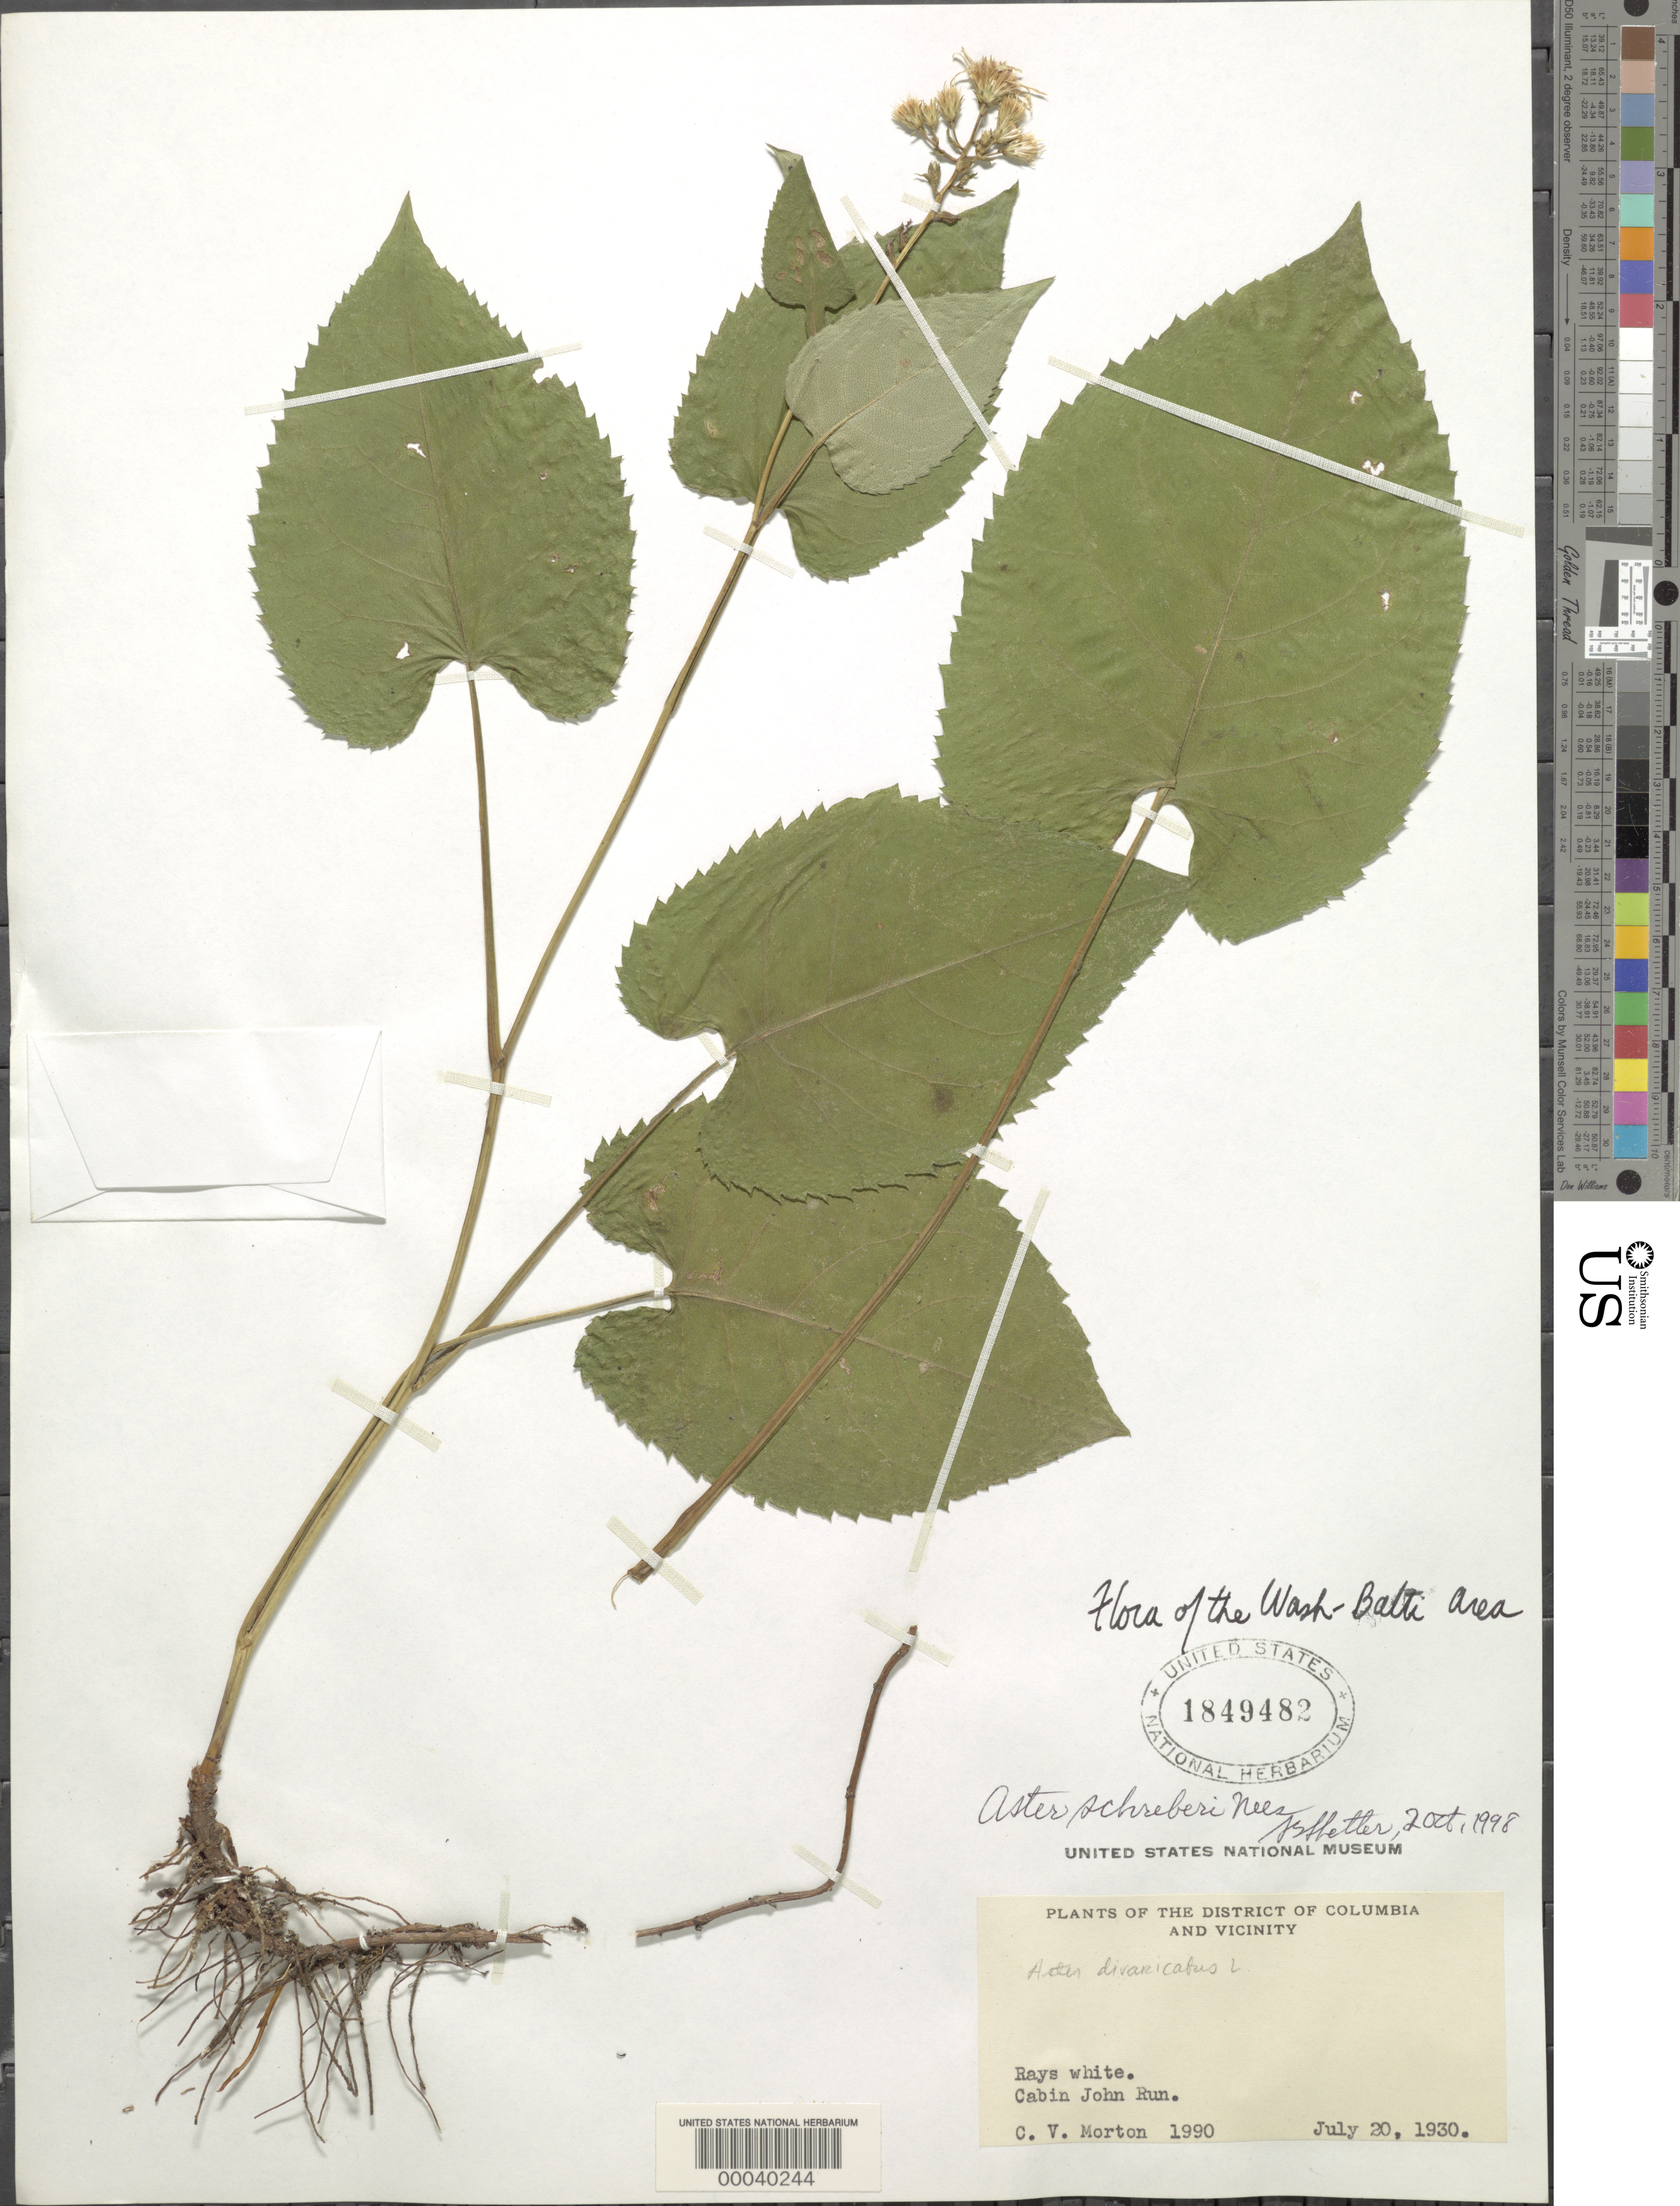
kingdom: Plantae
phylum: Tracheophyta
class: Magnoliopsida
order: Asterales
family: Asteraceae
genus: Eurybia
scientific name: Eurybia schreberi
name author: (Nees) Nees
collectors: C. V. Morton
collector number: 1990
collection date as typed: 20 Jul 1930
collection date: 1930-07-20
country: United States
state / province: Maryland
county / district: Montgomery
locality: Cabin John Run C. & O. Canal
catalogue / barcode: US 1849482